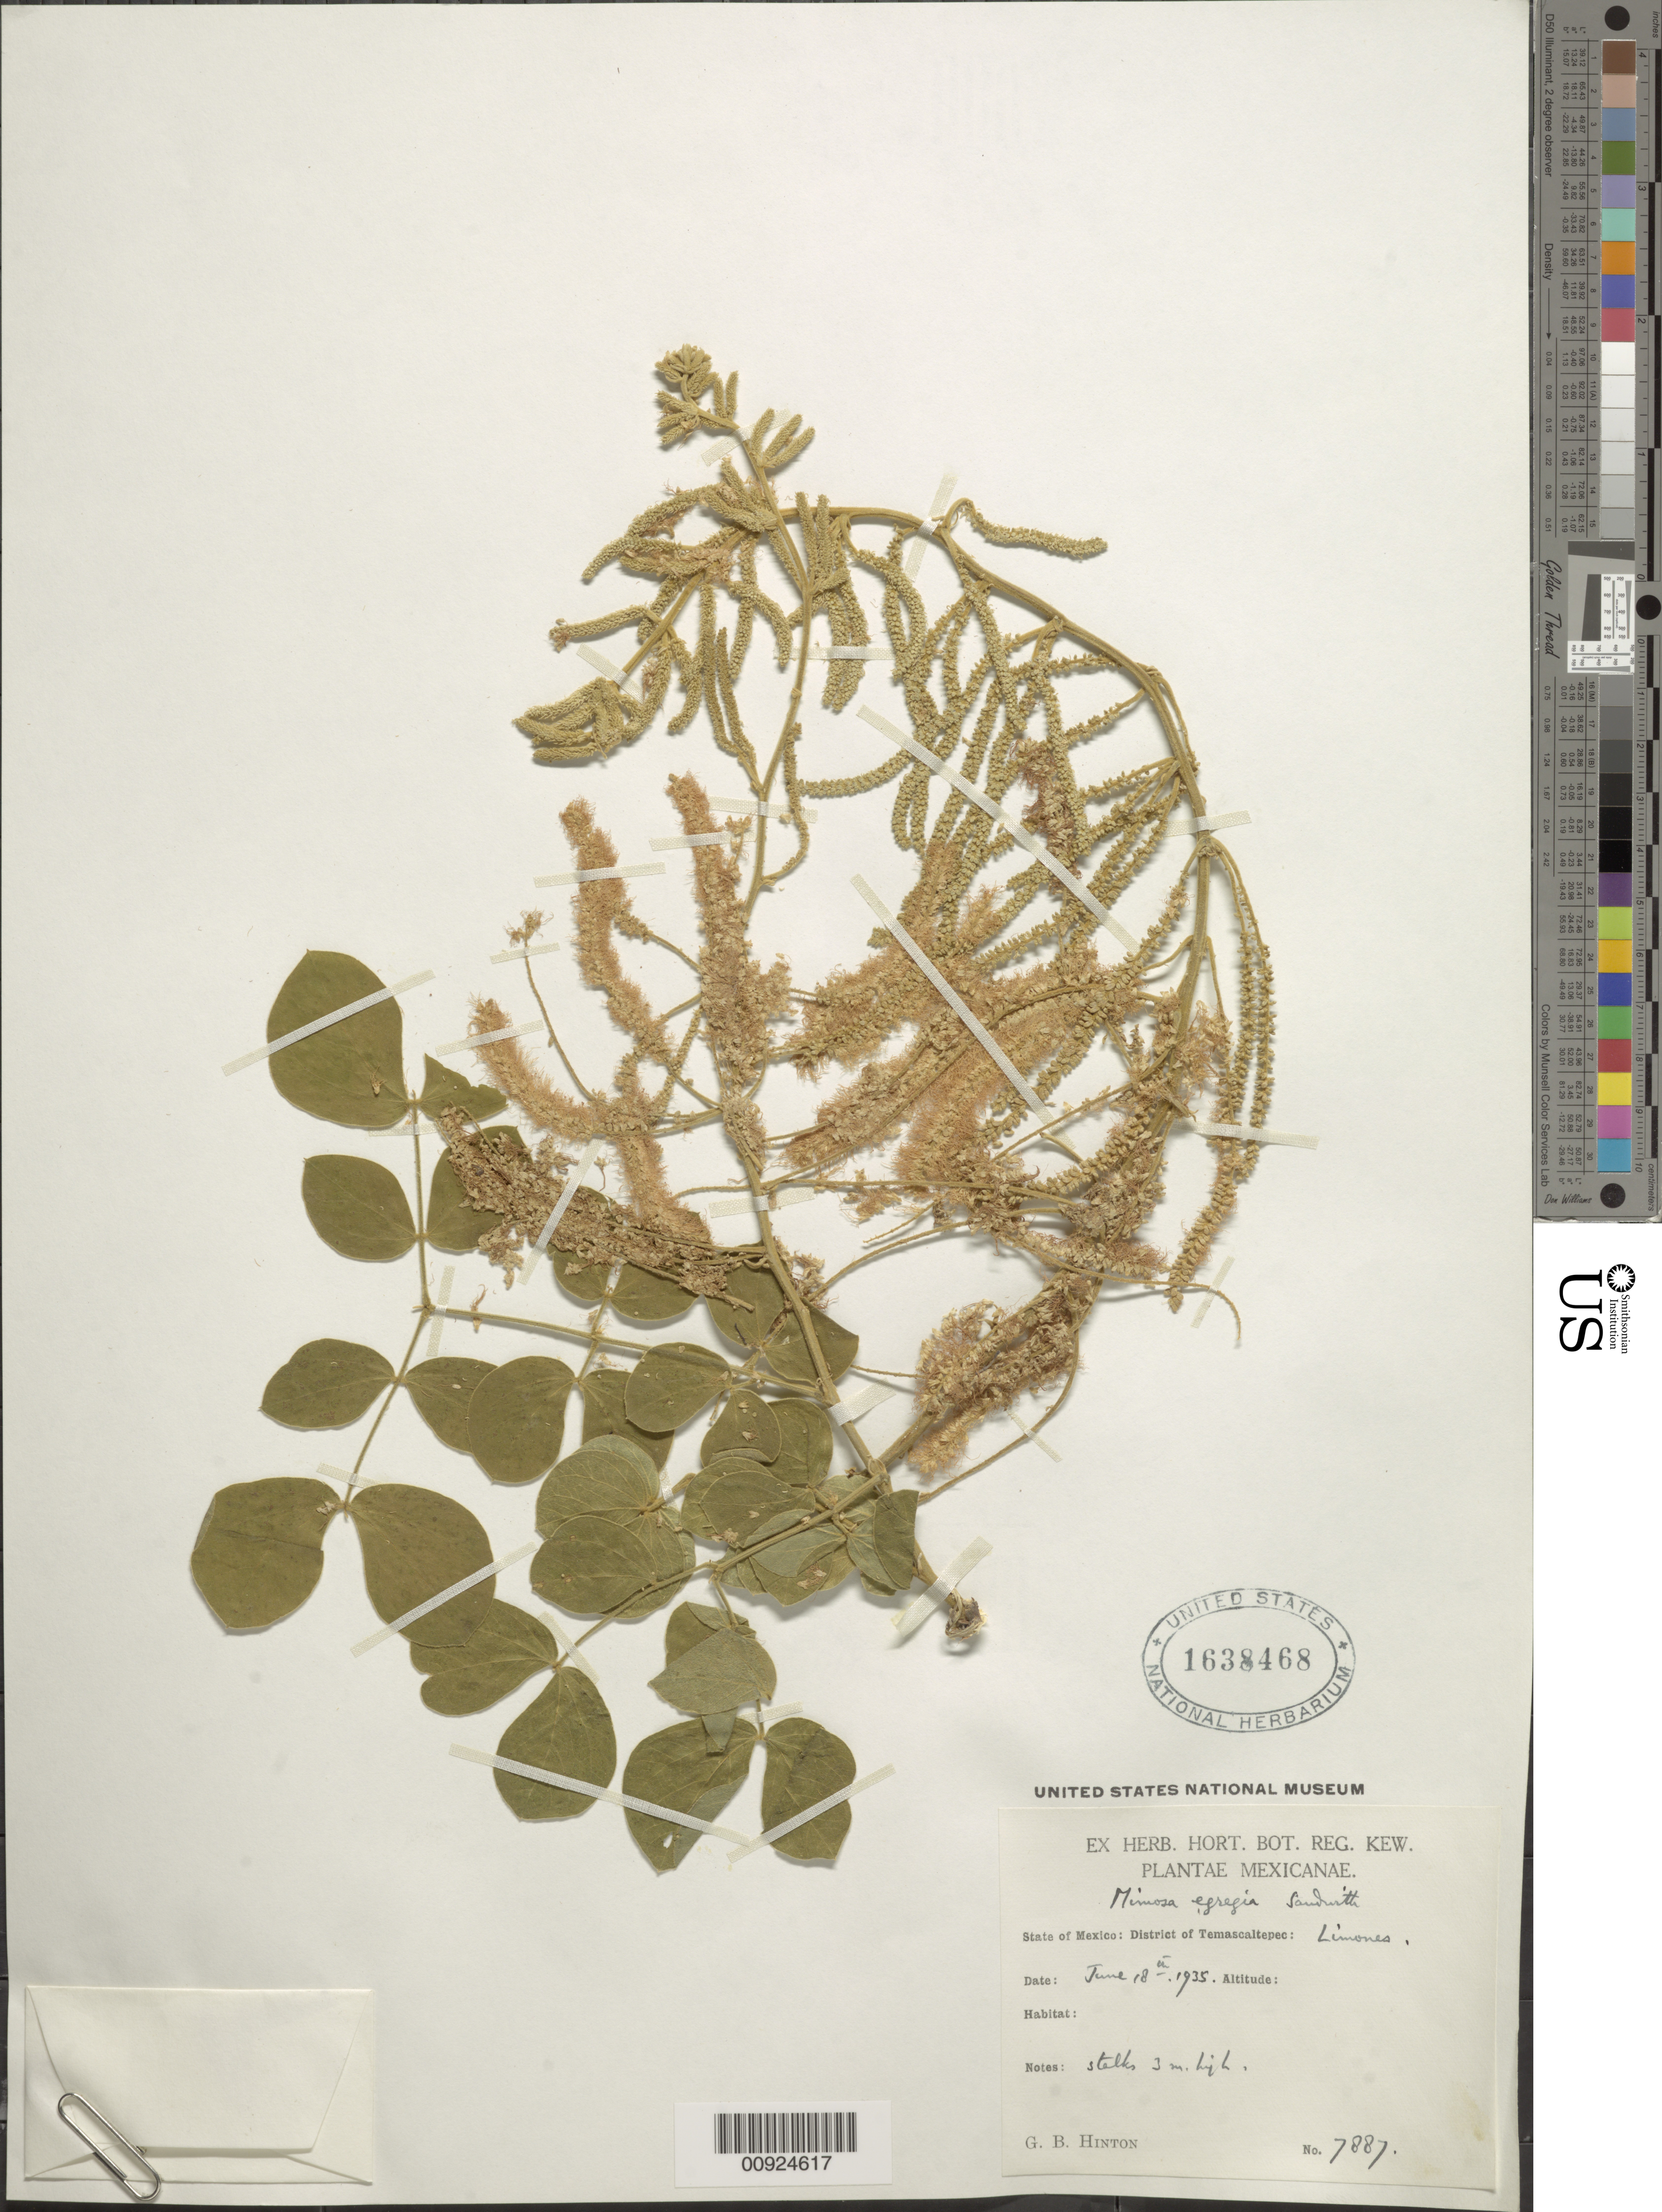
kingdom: Plantae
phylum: Tracheophyta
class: Magnoliopsida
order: Fabales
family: Fabaceae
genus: Mimosa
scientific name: Mimosa egregia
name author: Sandwith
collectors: G. B. Hinton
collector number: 7887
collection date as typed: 18 Jun 1935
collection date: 1935-06-18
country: Mexico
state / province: México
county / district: Temascaltepec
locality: State of Mexico: District of Temascaltepec: Limones.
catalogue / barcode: US 1638468